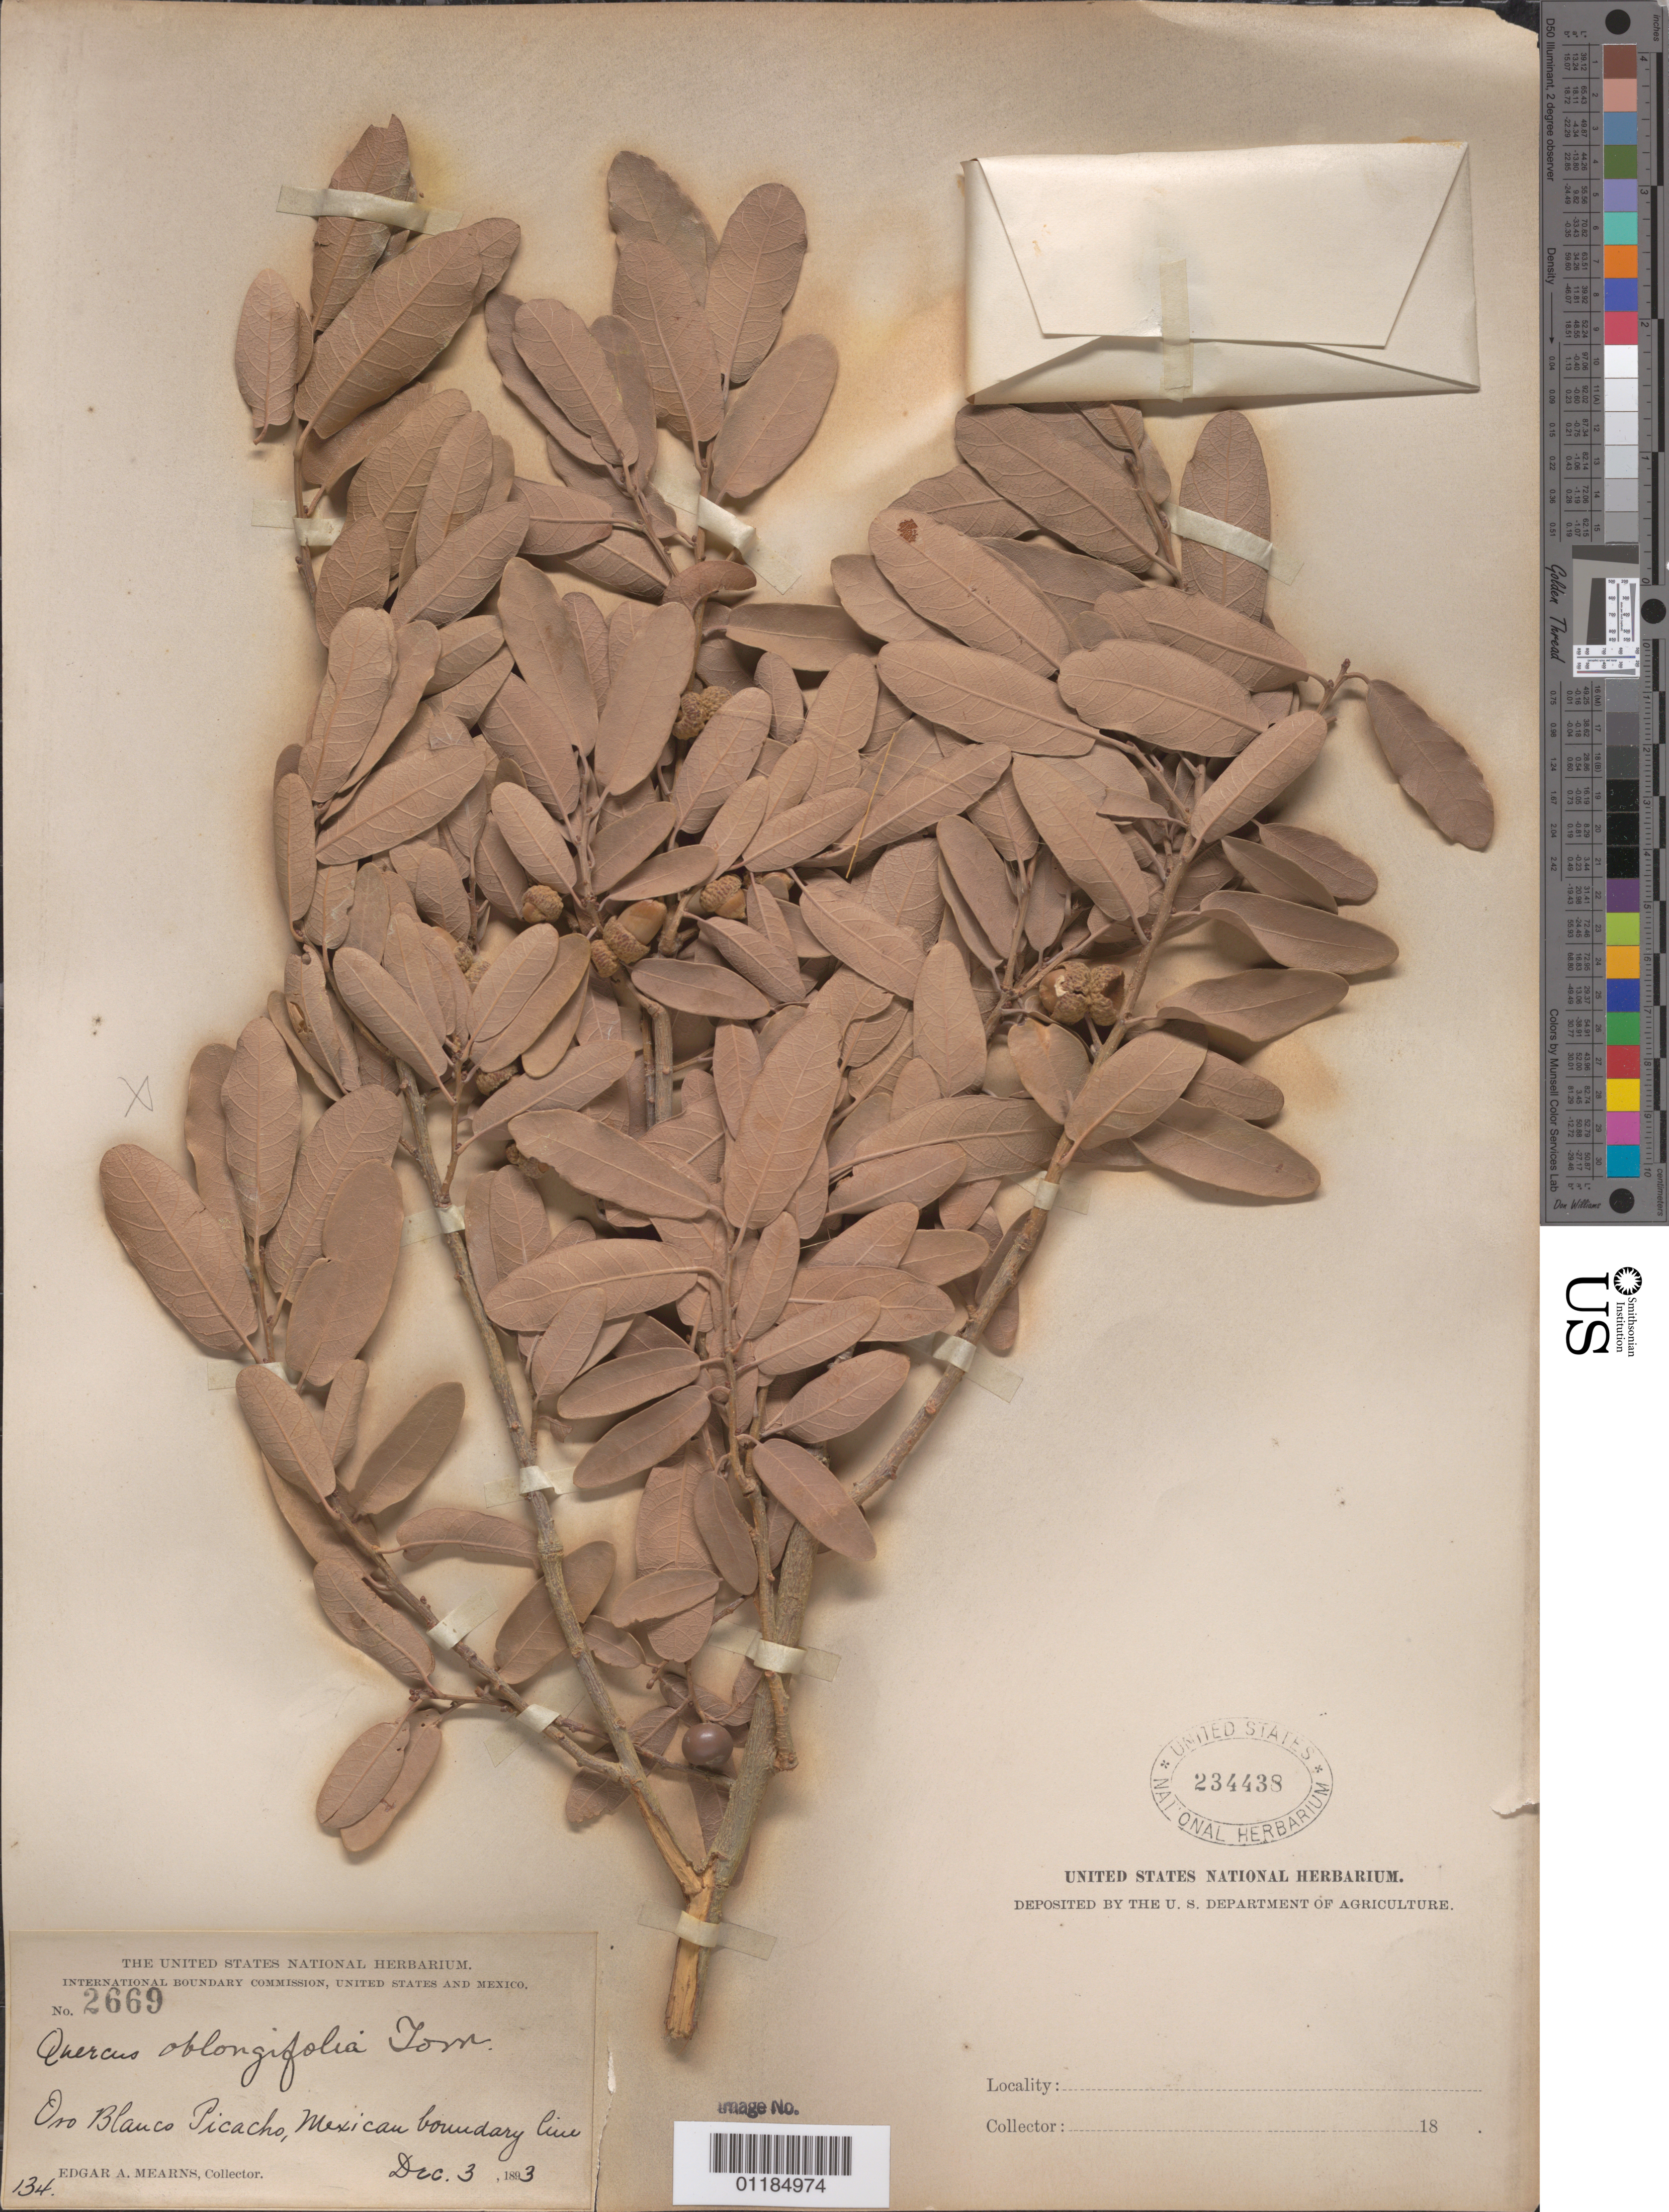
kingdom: Plantae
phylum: Tracheophyta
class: Magnoliopsida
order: Fagales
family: Fagaceae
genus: Quercus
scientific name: Quercus oblongifolia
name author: Torr.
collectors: E. A. Mearns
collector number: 2669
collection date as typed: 03 Dec 1893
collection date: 1893-12-03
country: Mexico / United States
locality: Oro Blanco Picacho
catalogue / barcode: US 234438